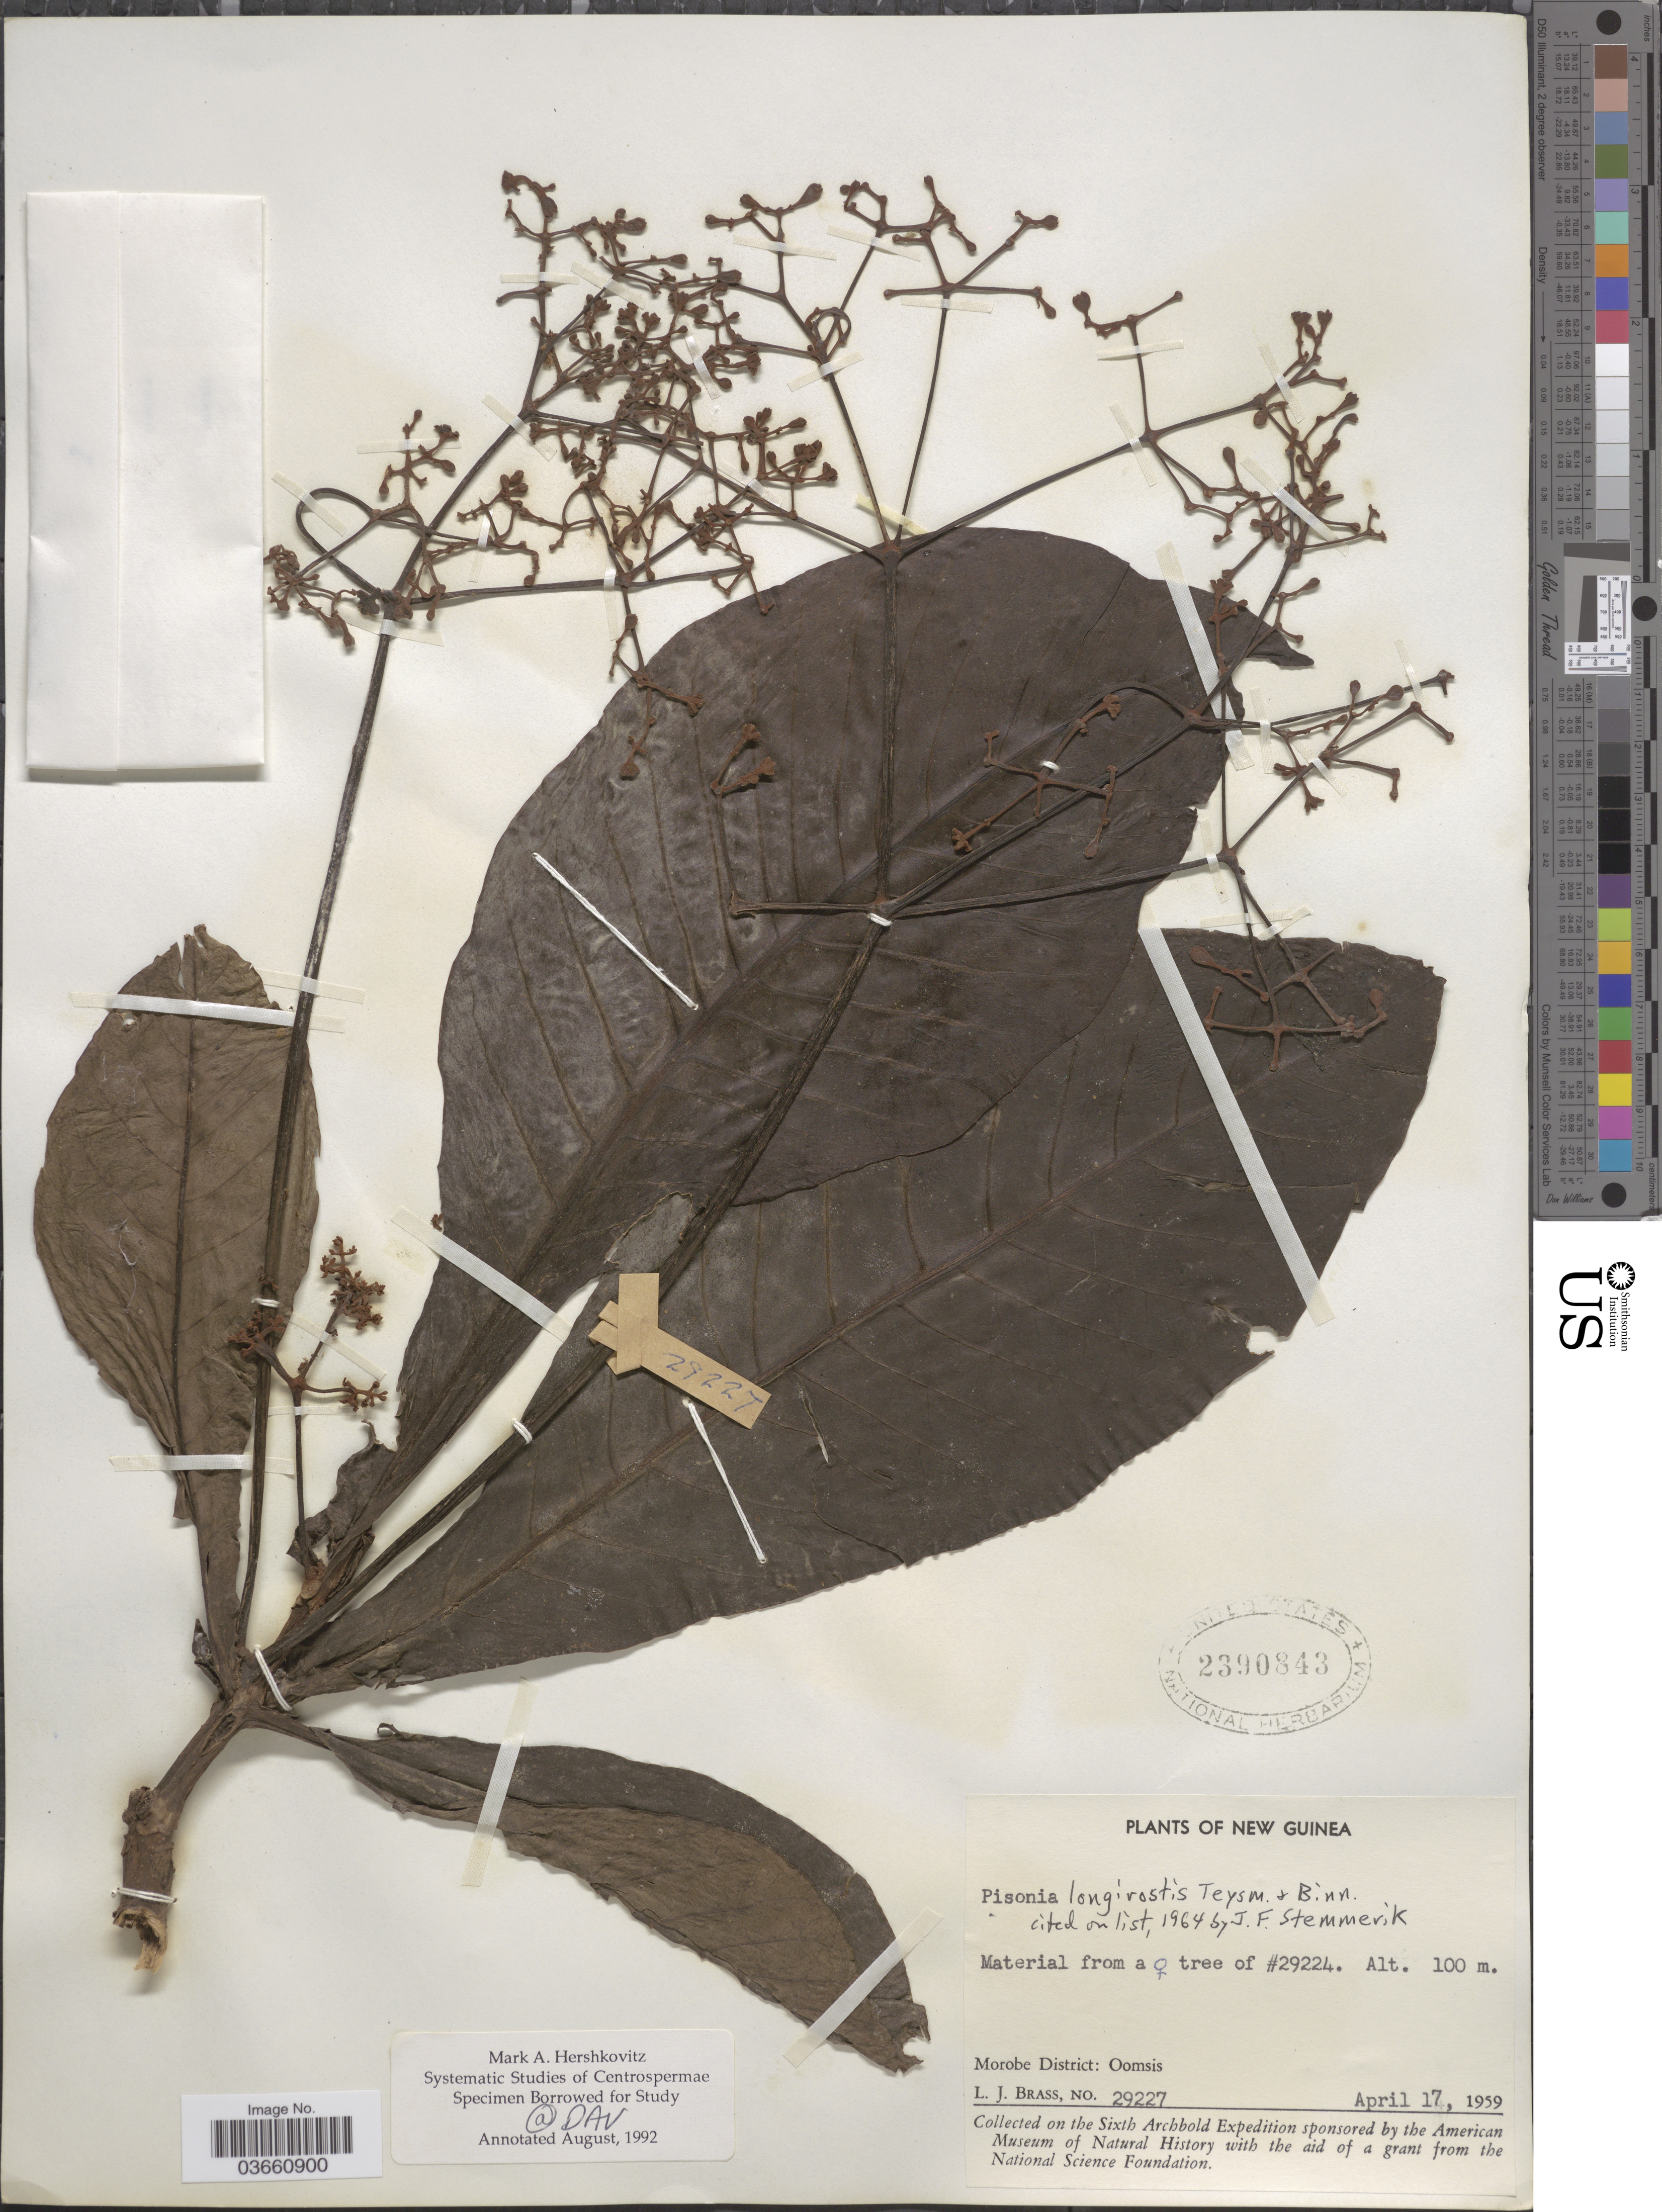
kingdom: Plantae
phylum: Tracheophyta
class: Magnoliopsida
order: Caryophyllales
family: Nyctaginaceae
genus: Ceodes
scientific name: Ceodes longirostris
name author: (Teijsm. & Binn.) Merr. & L.M. Perry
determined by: Wagner, W. L., (BOT), Smithsonian Institution - National Museum of Natural History (UNITED STATES)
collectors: L. J. Brass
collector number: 29227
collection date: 1959-04-17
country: Papua New Guinea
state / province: Morobe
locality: New Guinea. Morobe District: Oomsis.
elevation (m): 100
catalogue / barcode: US 2390843